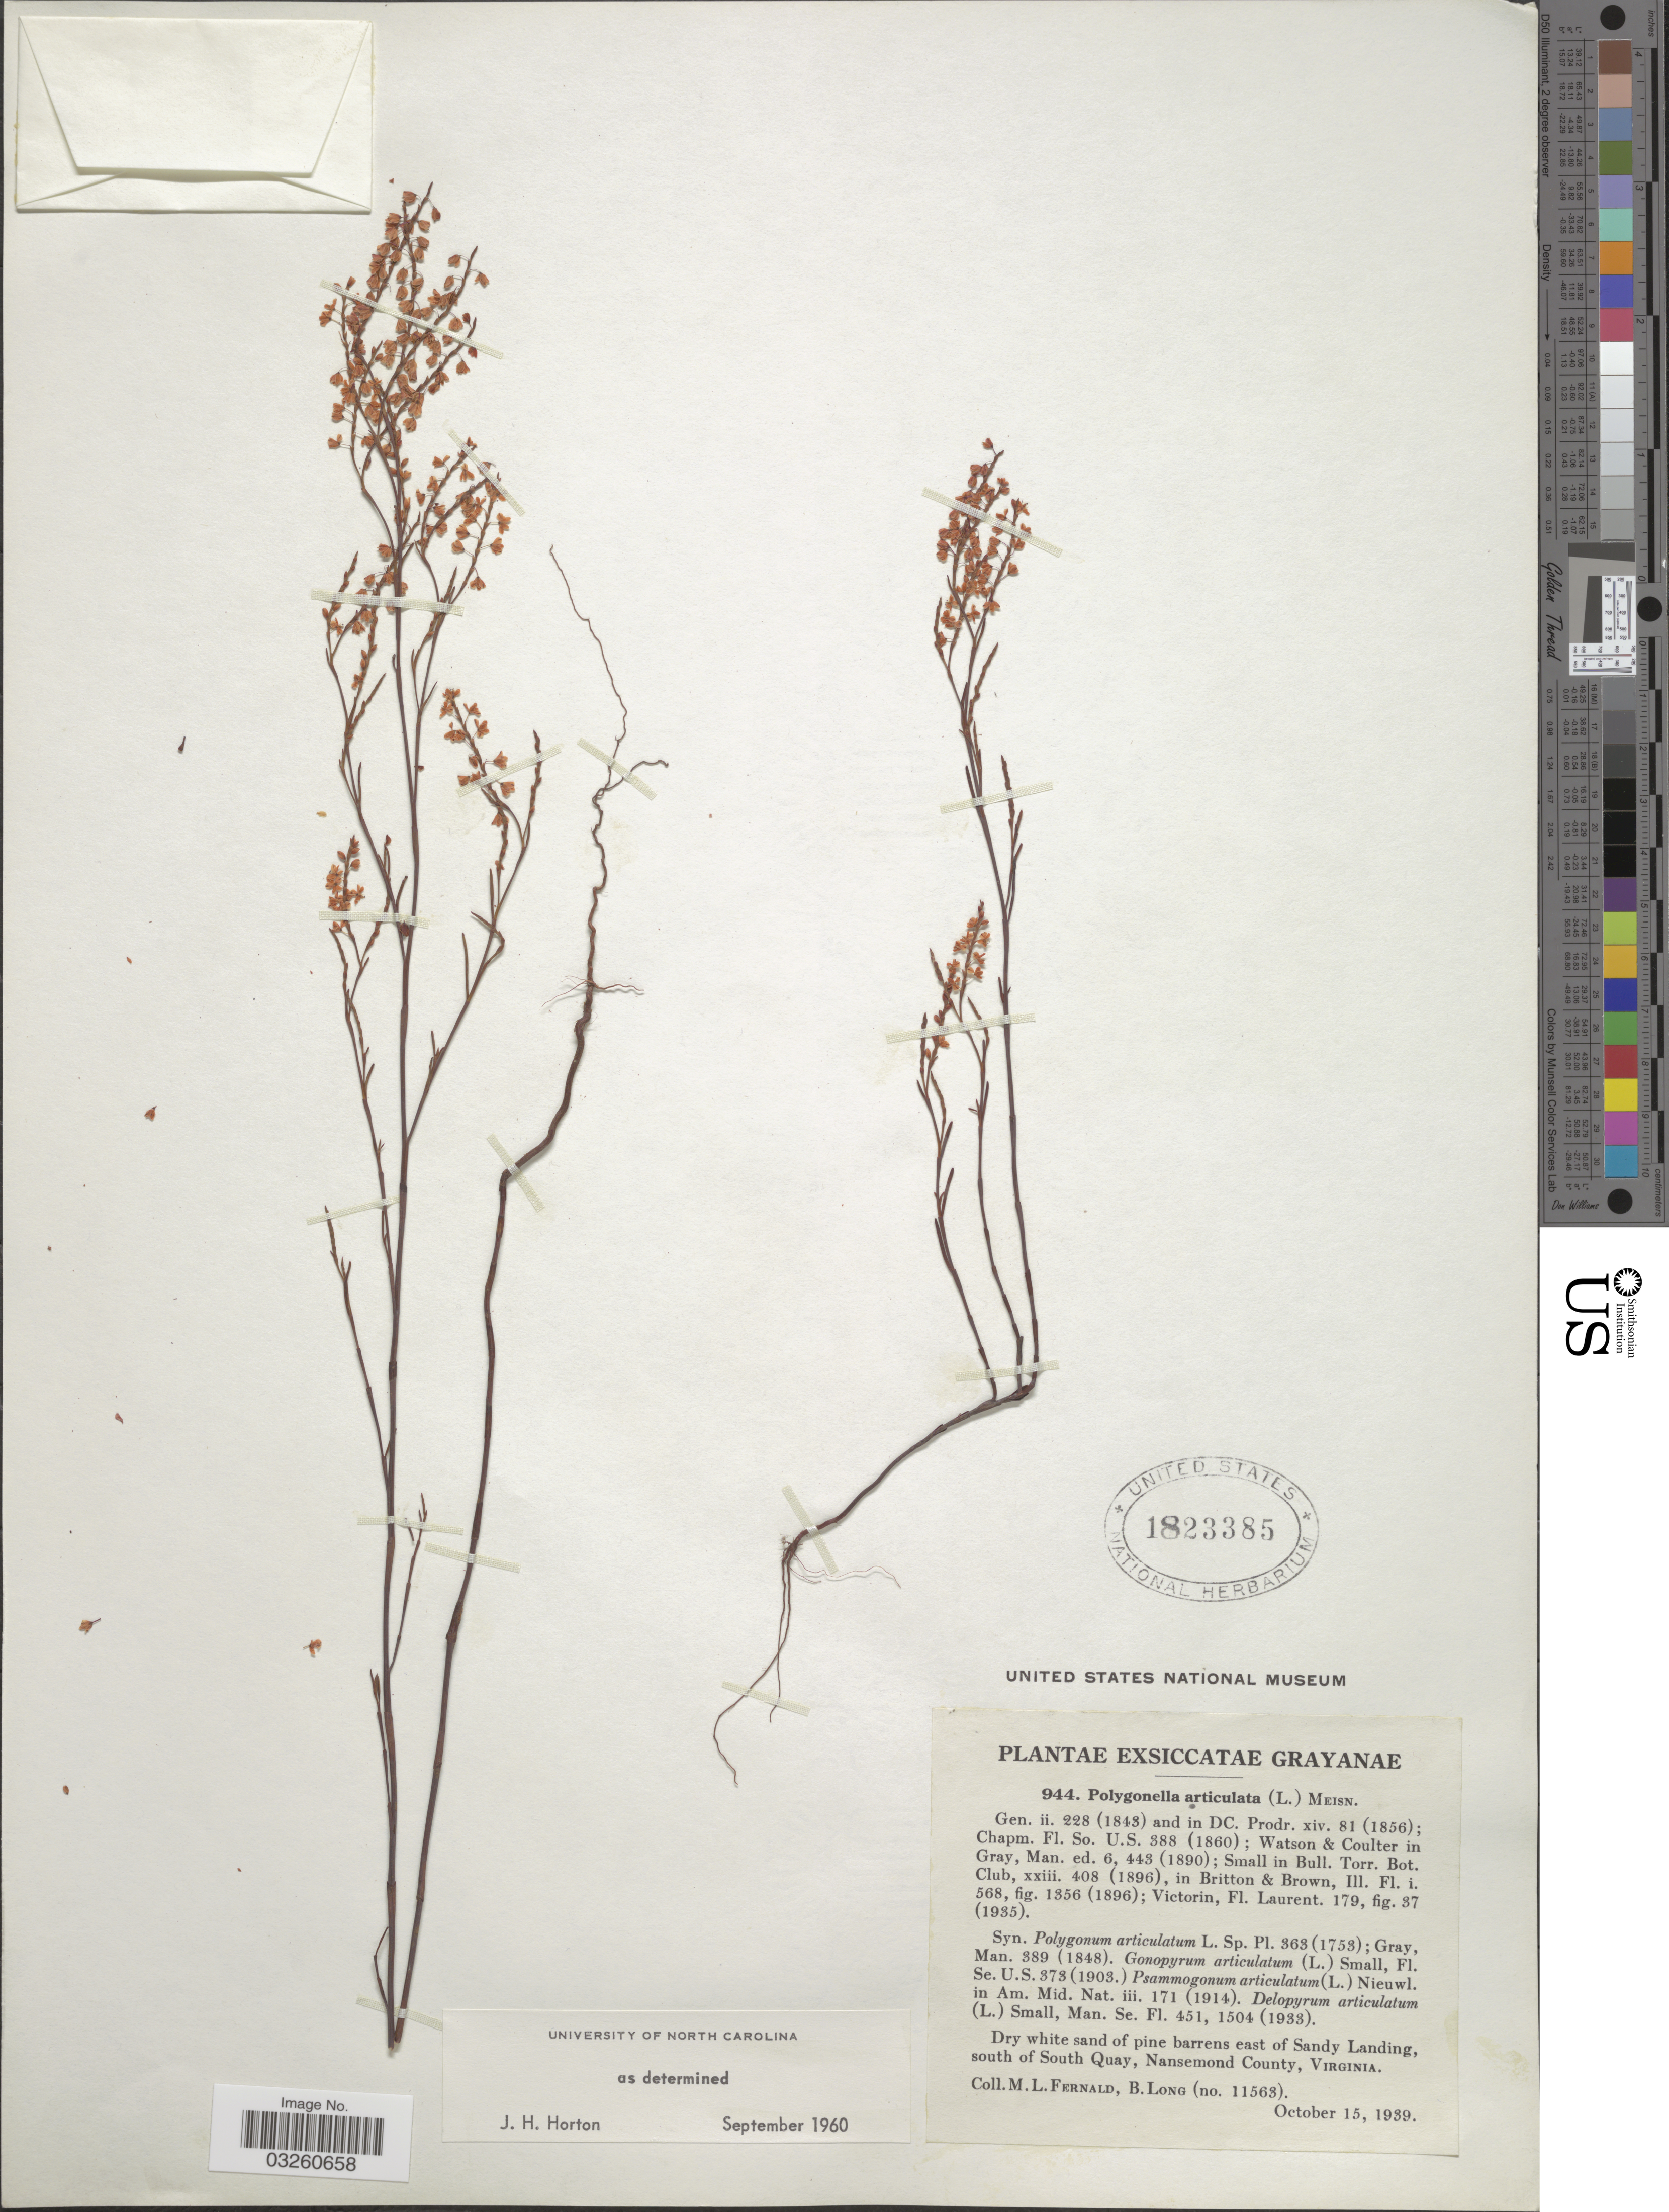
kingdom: Plantae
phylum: Tracheophyta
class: Magnoliopsida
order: Caryophyllales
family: Polygonaceae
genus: Polygonella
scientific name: Polygonella articulata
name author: (L.) Meisn.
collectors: M. L. Fernald & B. Long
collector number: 11563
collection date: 1939-10-15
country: United States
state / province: Virginia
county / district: City of Suffolk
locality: Dry white sand of pine barrens east of Sandy Landing, south of South Quay, Nansemond County.(= historic county name)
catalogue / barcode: US 1823385